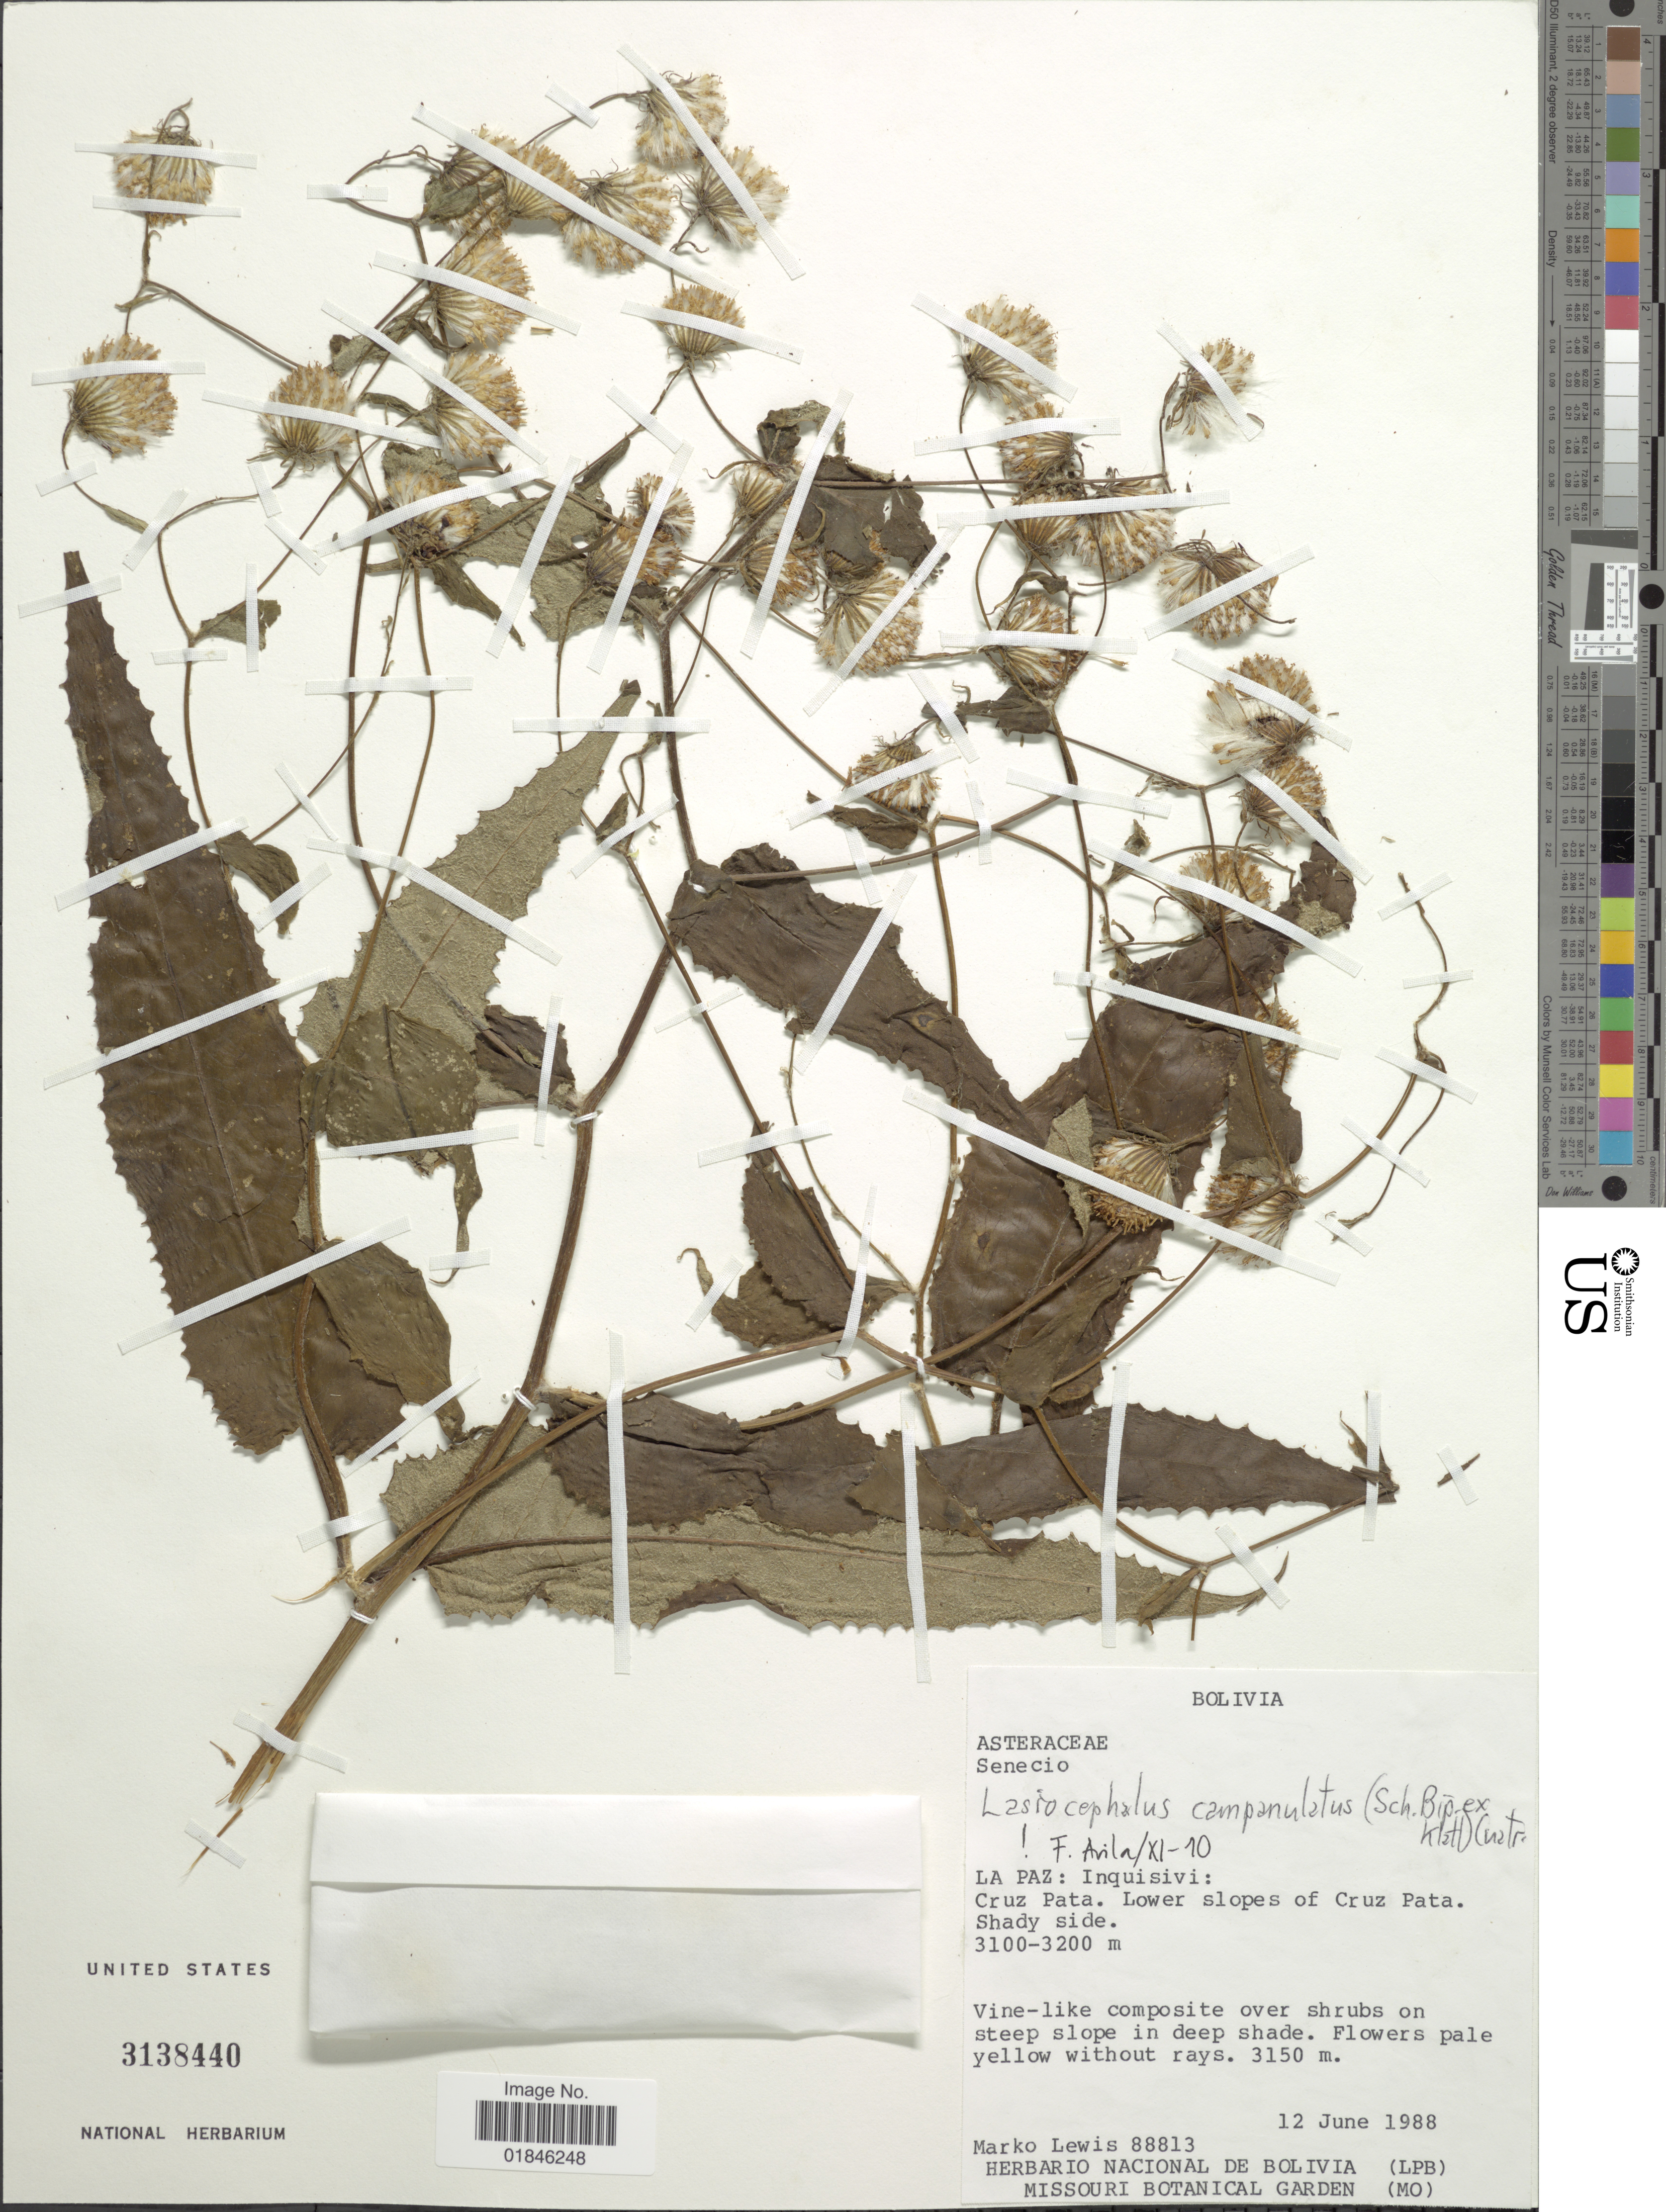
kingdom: Plantae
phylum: Tracheophyta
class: Magnoliopsida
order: Asterales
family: Asteraceae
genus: Senecio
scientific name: Senecio betonicifolius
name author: DC.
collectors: M. A. Lewis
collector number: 88813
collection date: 1988-06-12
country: Bolivia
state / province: La Paz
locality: La Paz: Inquisivi: Cruz Pata. Lower slopes of Cruz Pata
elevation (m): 3100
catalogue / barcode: US 3138440